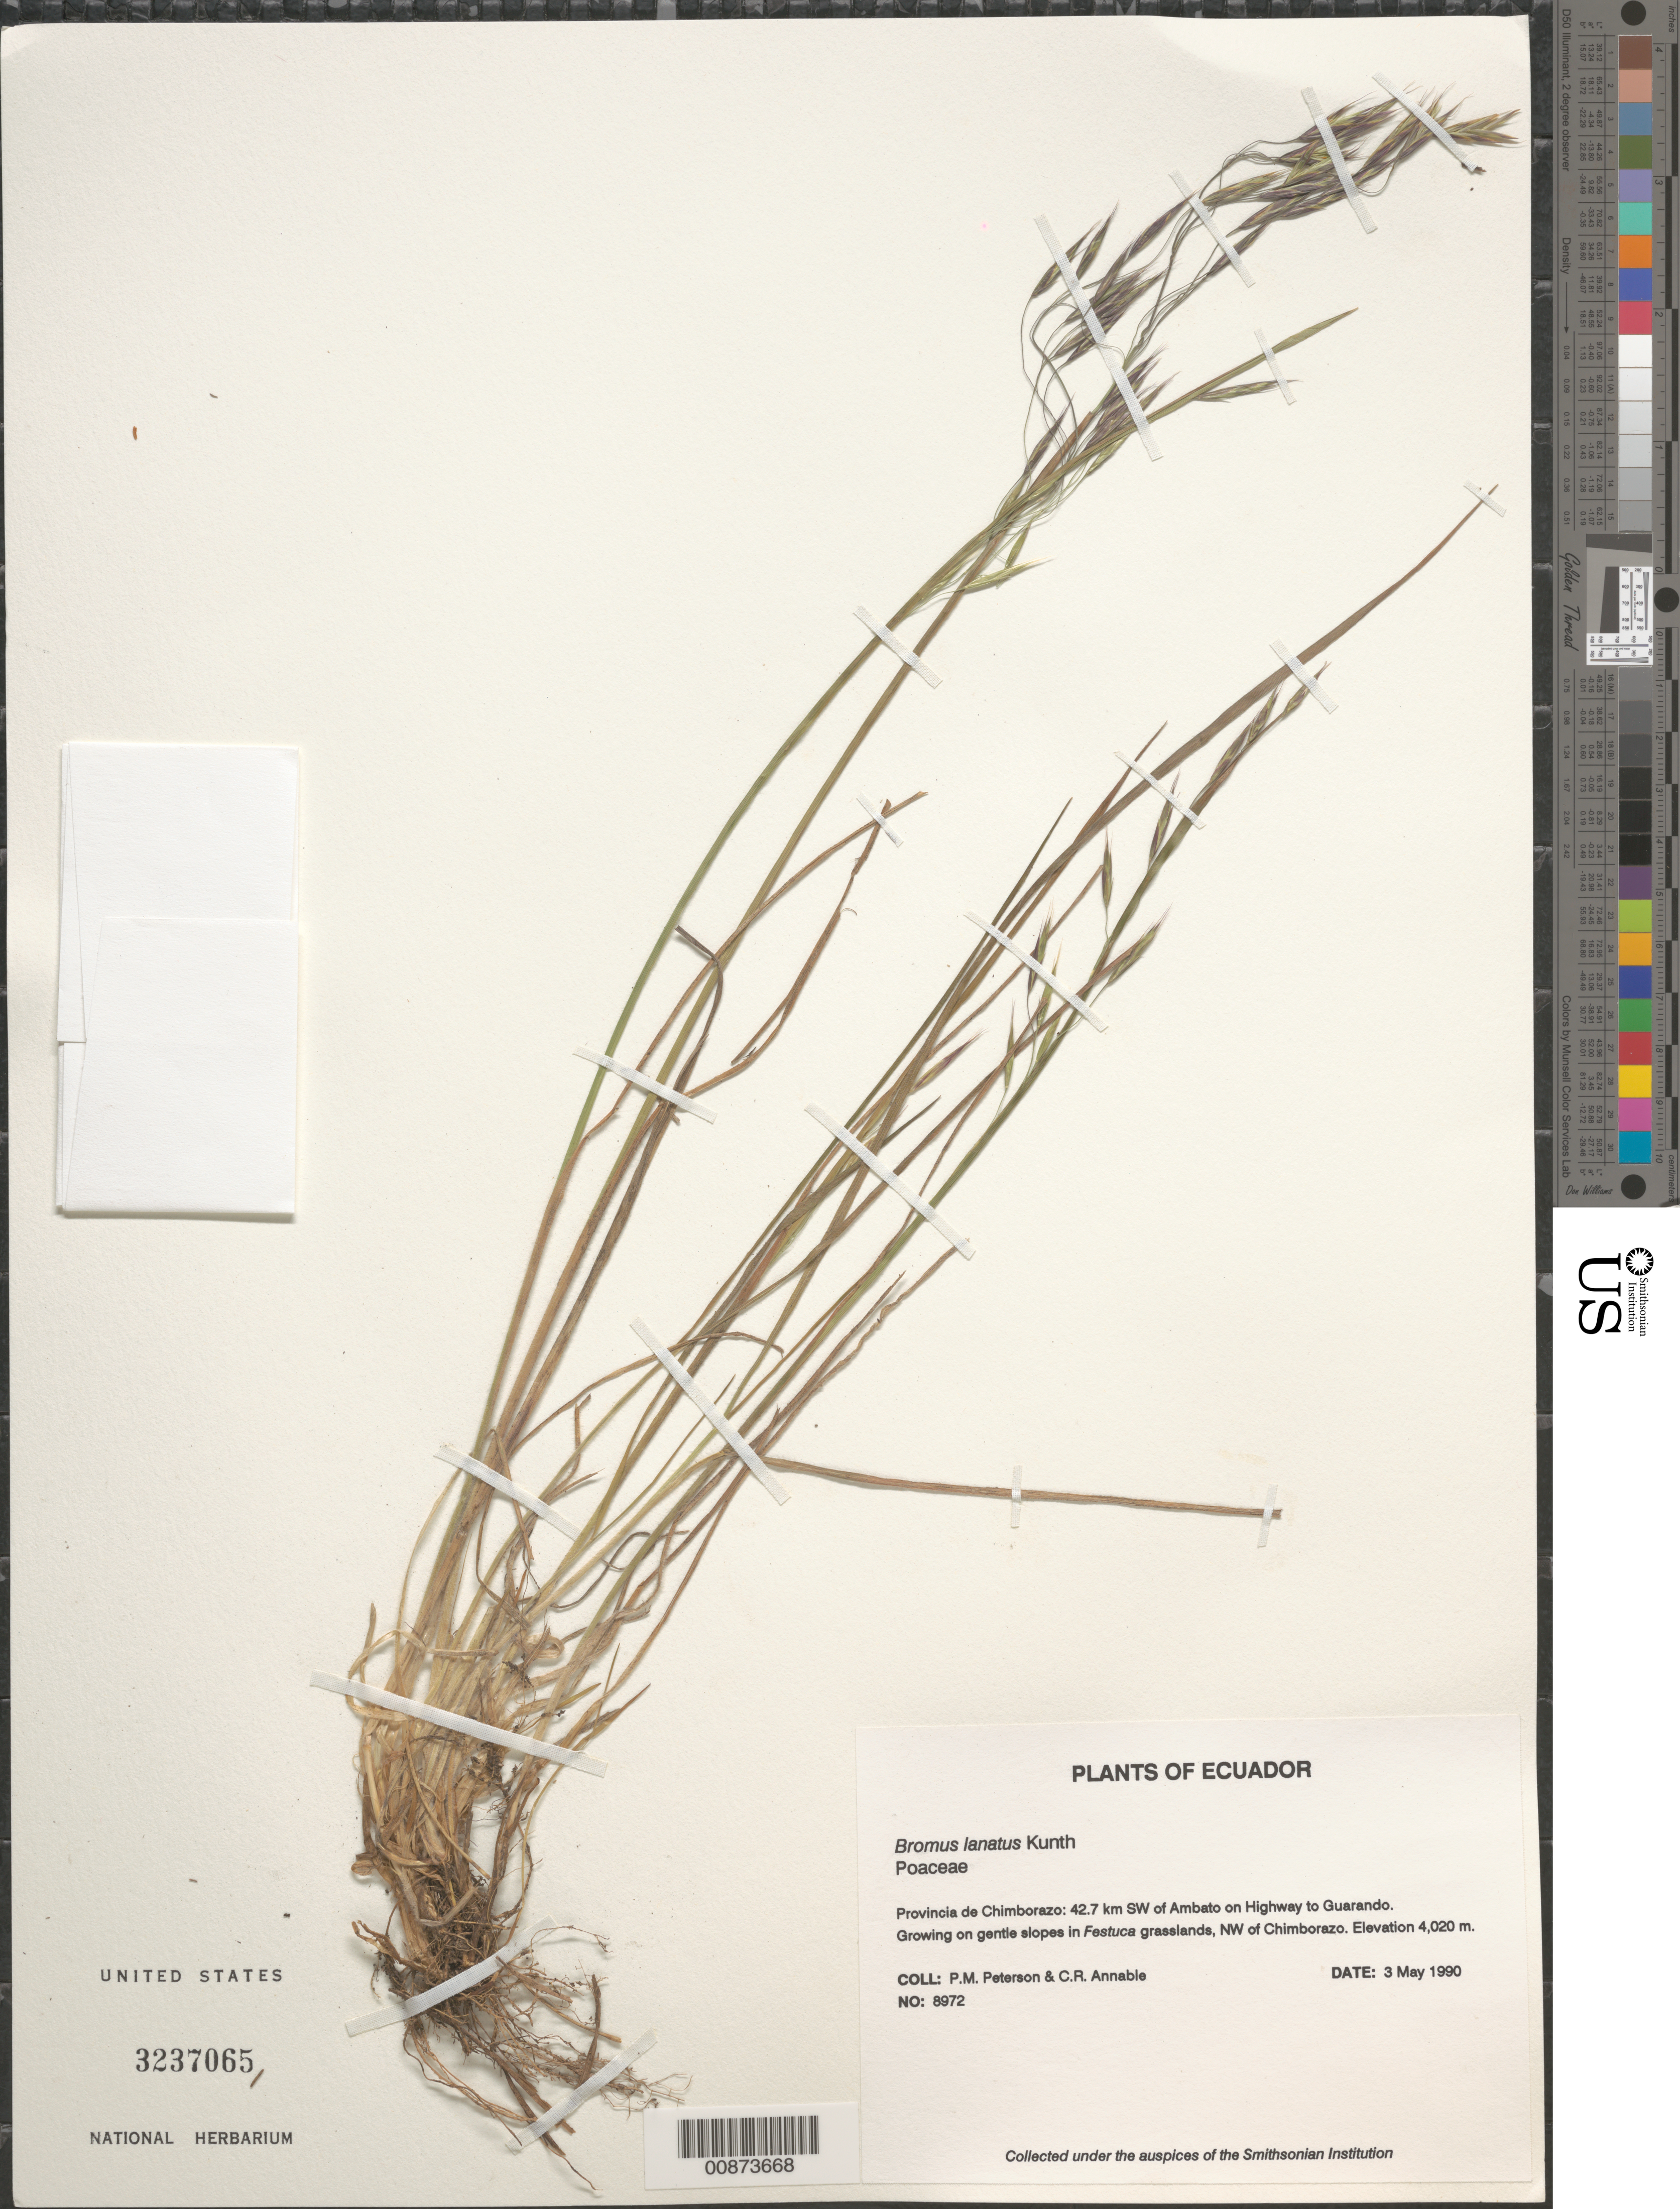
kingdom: Plantae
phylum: Tracheophyta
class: Liliopsida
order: Poales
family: Poaceae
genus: Bromus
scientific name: Bromus lanatus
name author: Kunth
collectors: P. M. Peterson & C. R. Annable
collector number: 08972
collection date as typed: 03 May 1990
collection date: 1990-05-03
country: Ecuador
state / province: Chimborazo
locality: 42.7 km SW of Ambato on Highway to Guarando.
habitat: Growing on gentle slopes in Festuca grasslands, NW of Chimborazo.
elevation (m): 4020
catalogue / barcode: US 3237065